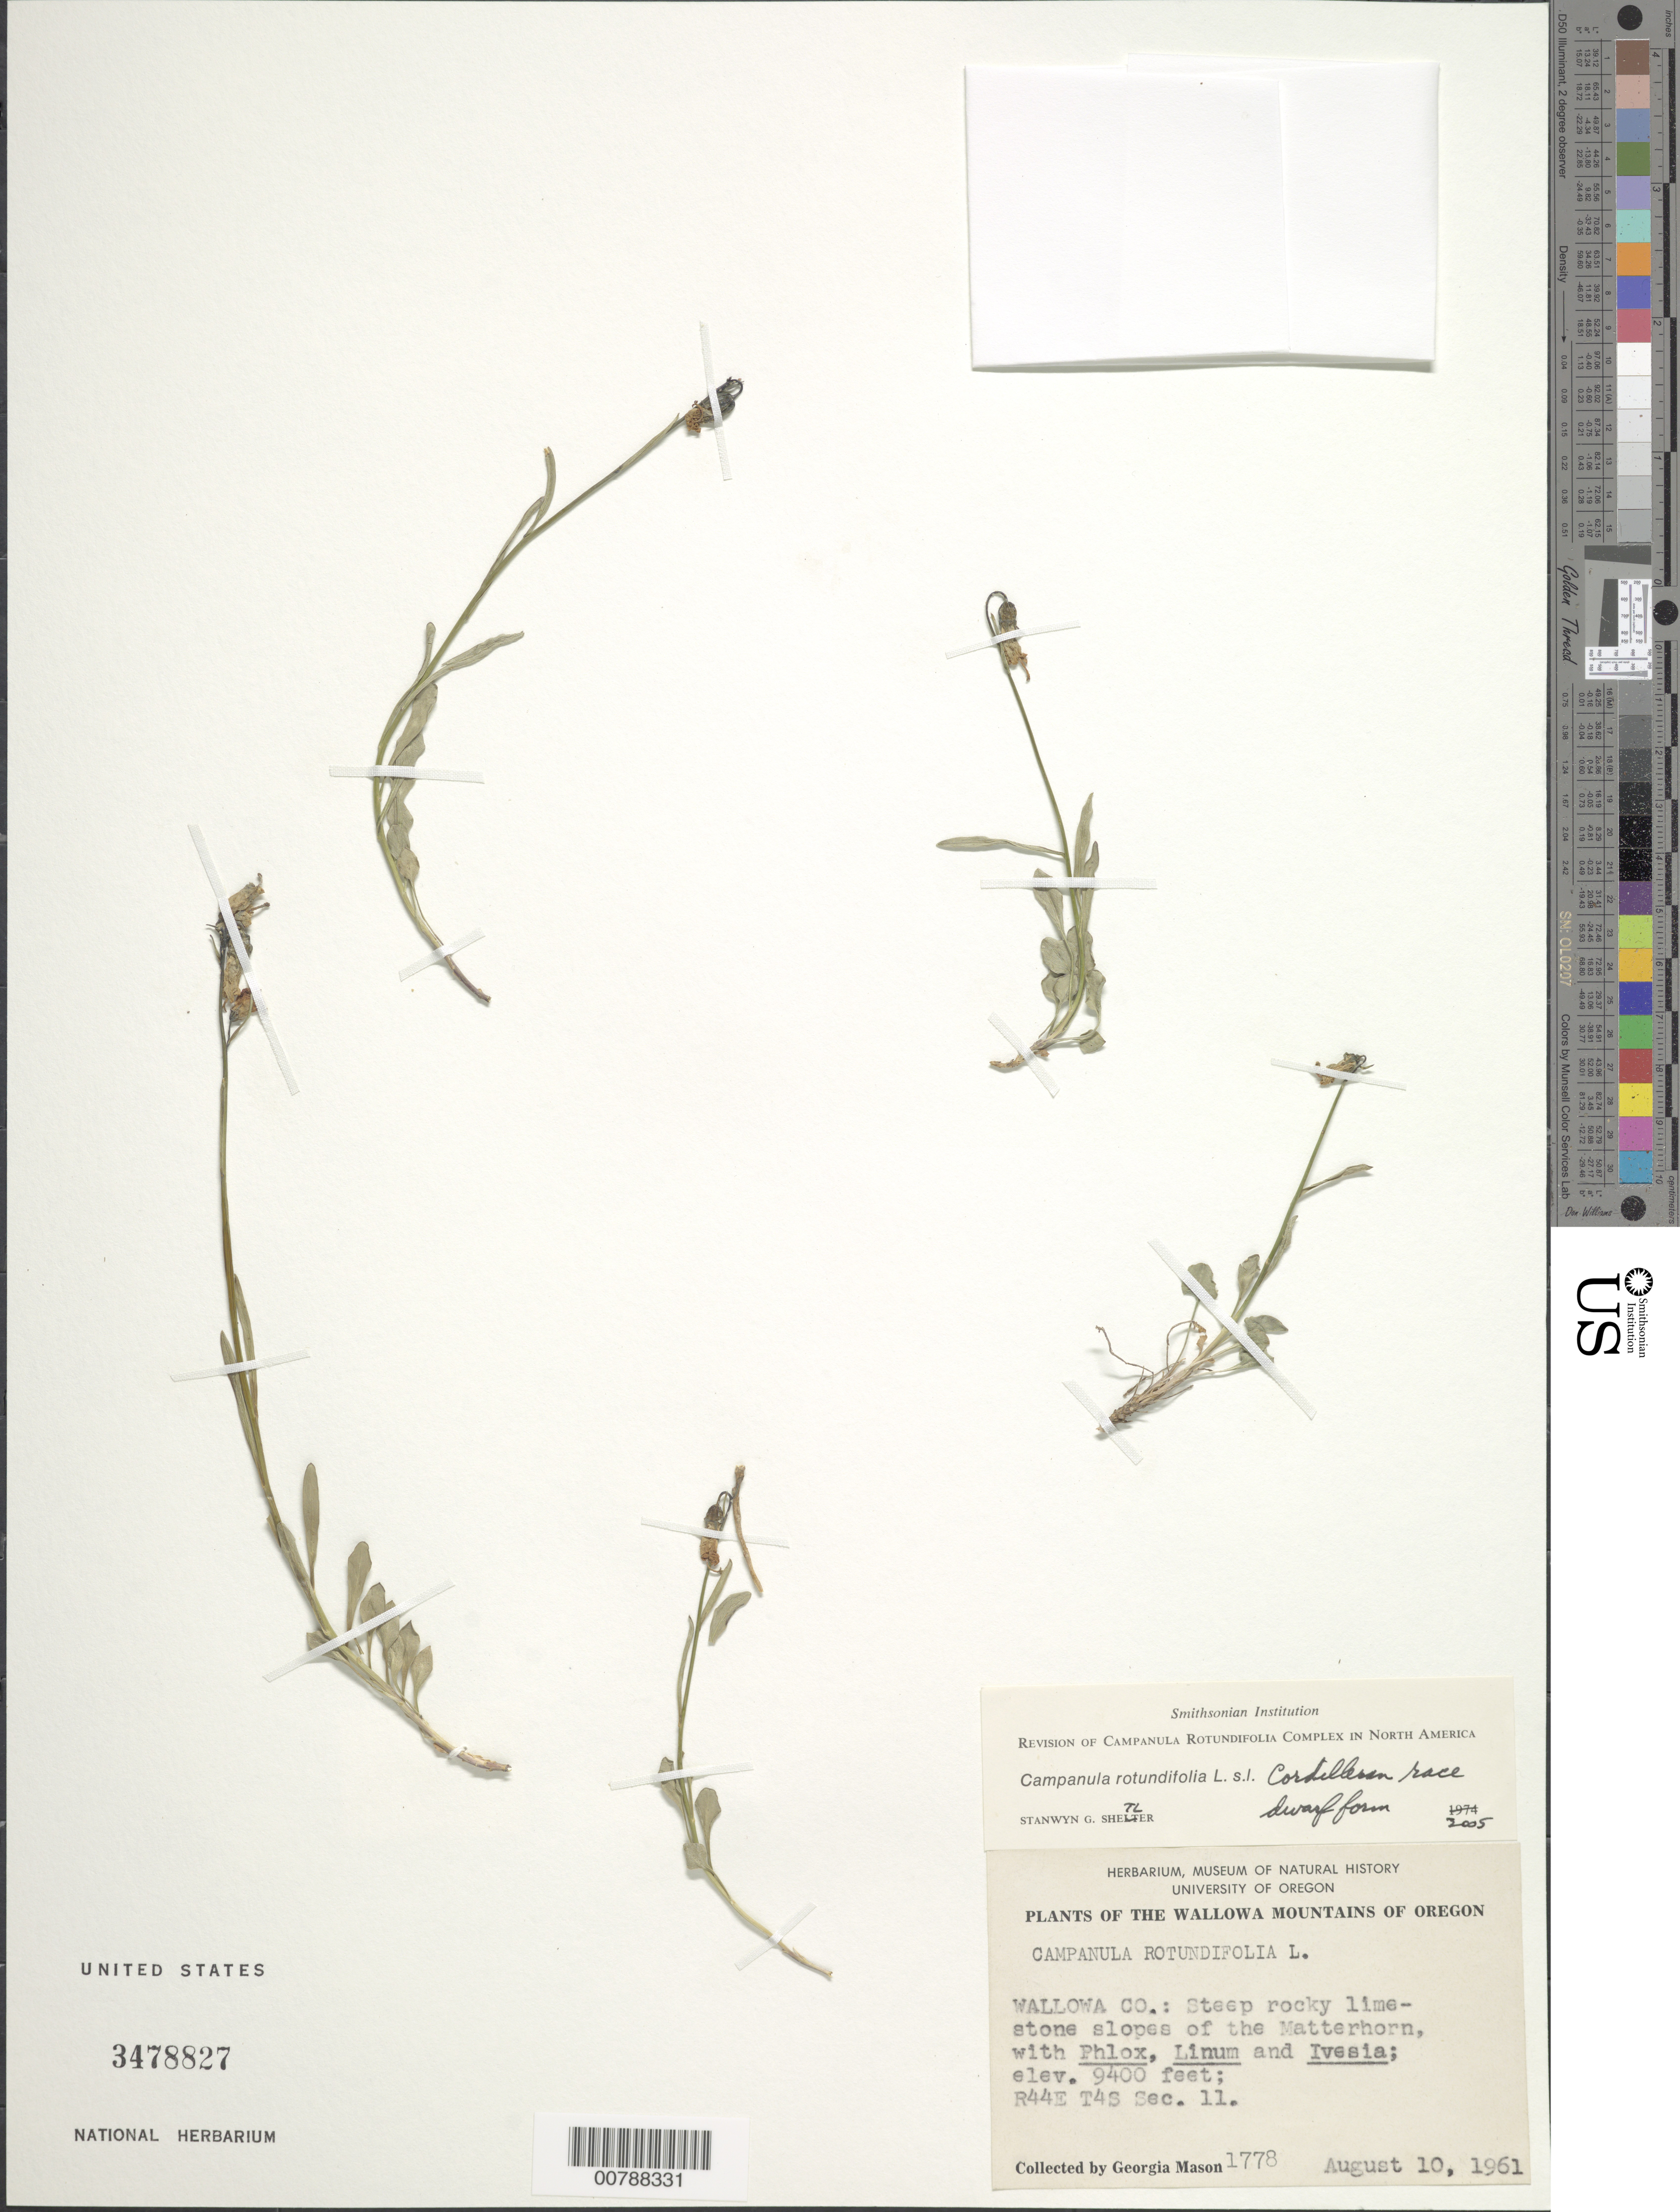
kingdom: Plantae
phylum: Tracheophyta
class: Magnoliopsida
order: Asterales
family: Campanulaceae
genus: Campanula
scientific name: Campanula rotundifolia L. Cordilleran race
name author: L.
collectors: G. Mason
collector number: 1778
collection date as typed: August 10, 1961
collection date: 1961-08-10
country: United States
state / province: Oregon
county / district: Wallowa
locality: Wallowa Mountains, Matterhorn. R44E T4S Sec. 11.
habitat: Steep rocky limestone slopes, with Phlox, Linum and Ivesia.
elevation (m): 2865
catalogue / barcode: US 3478827